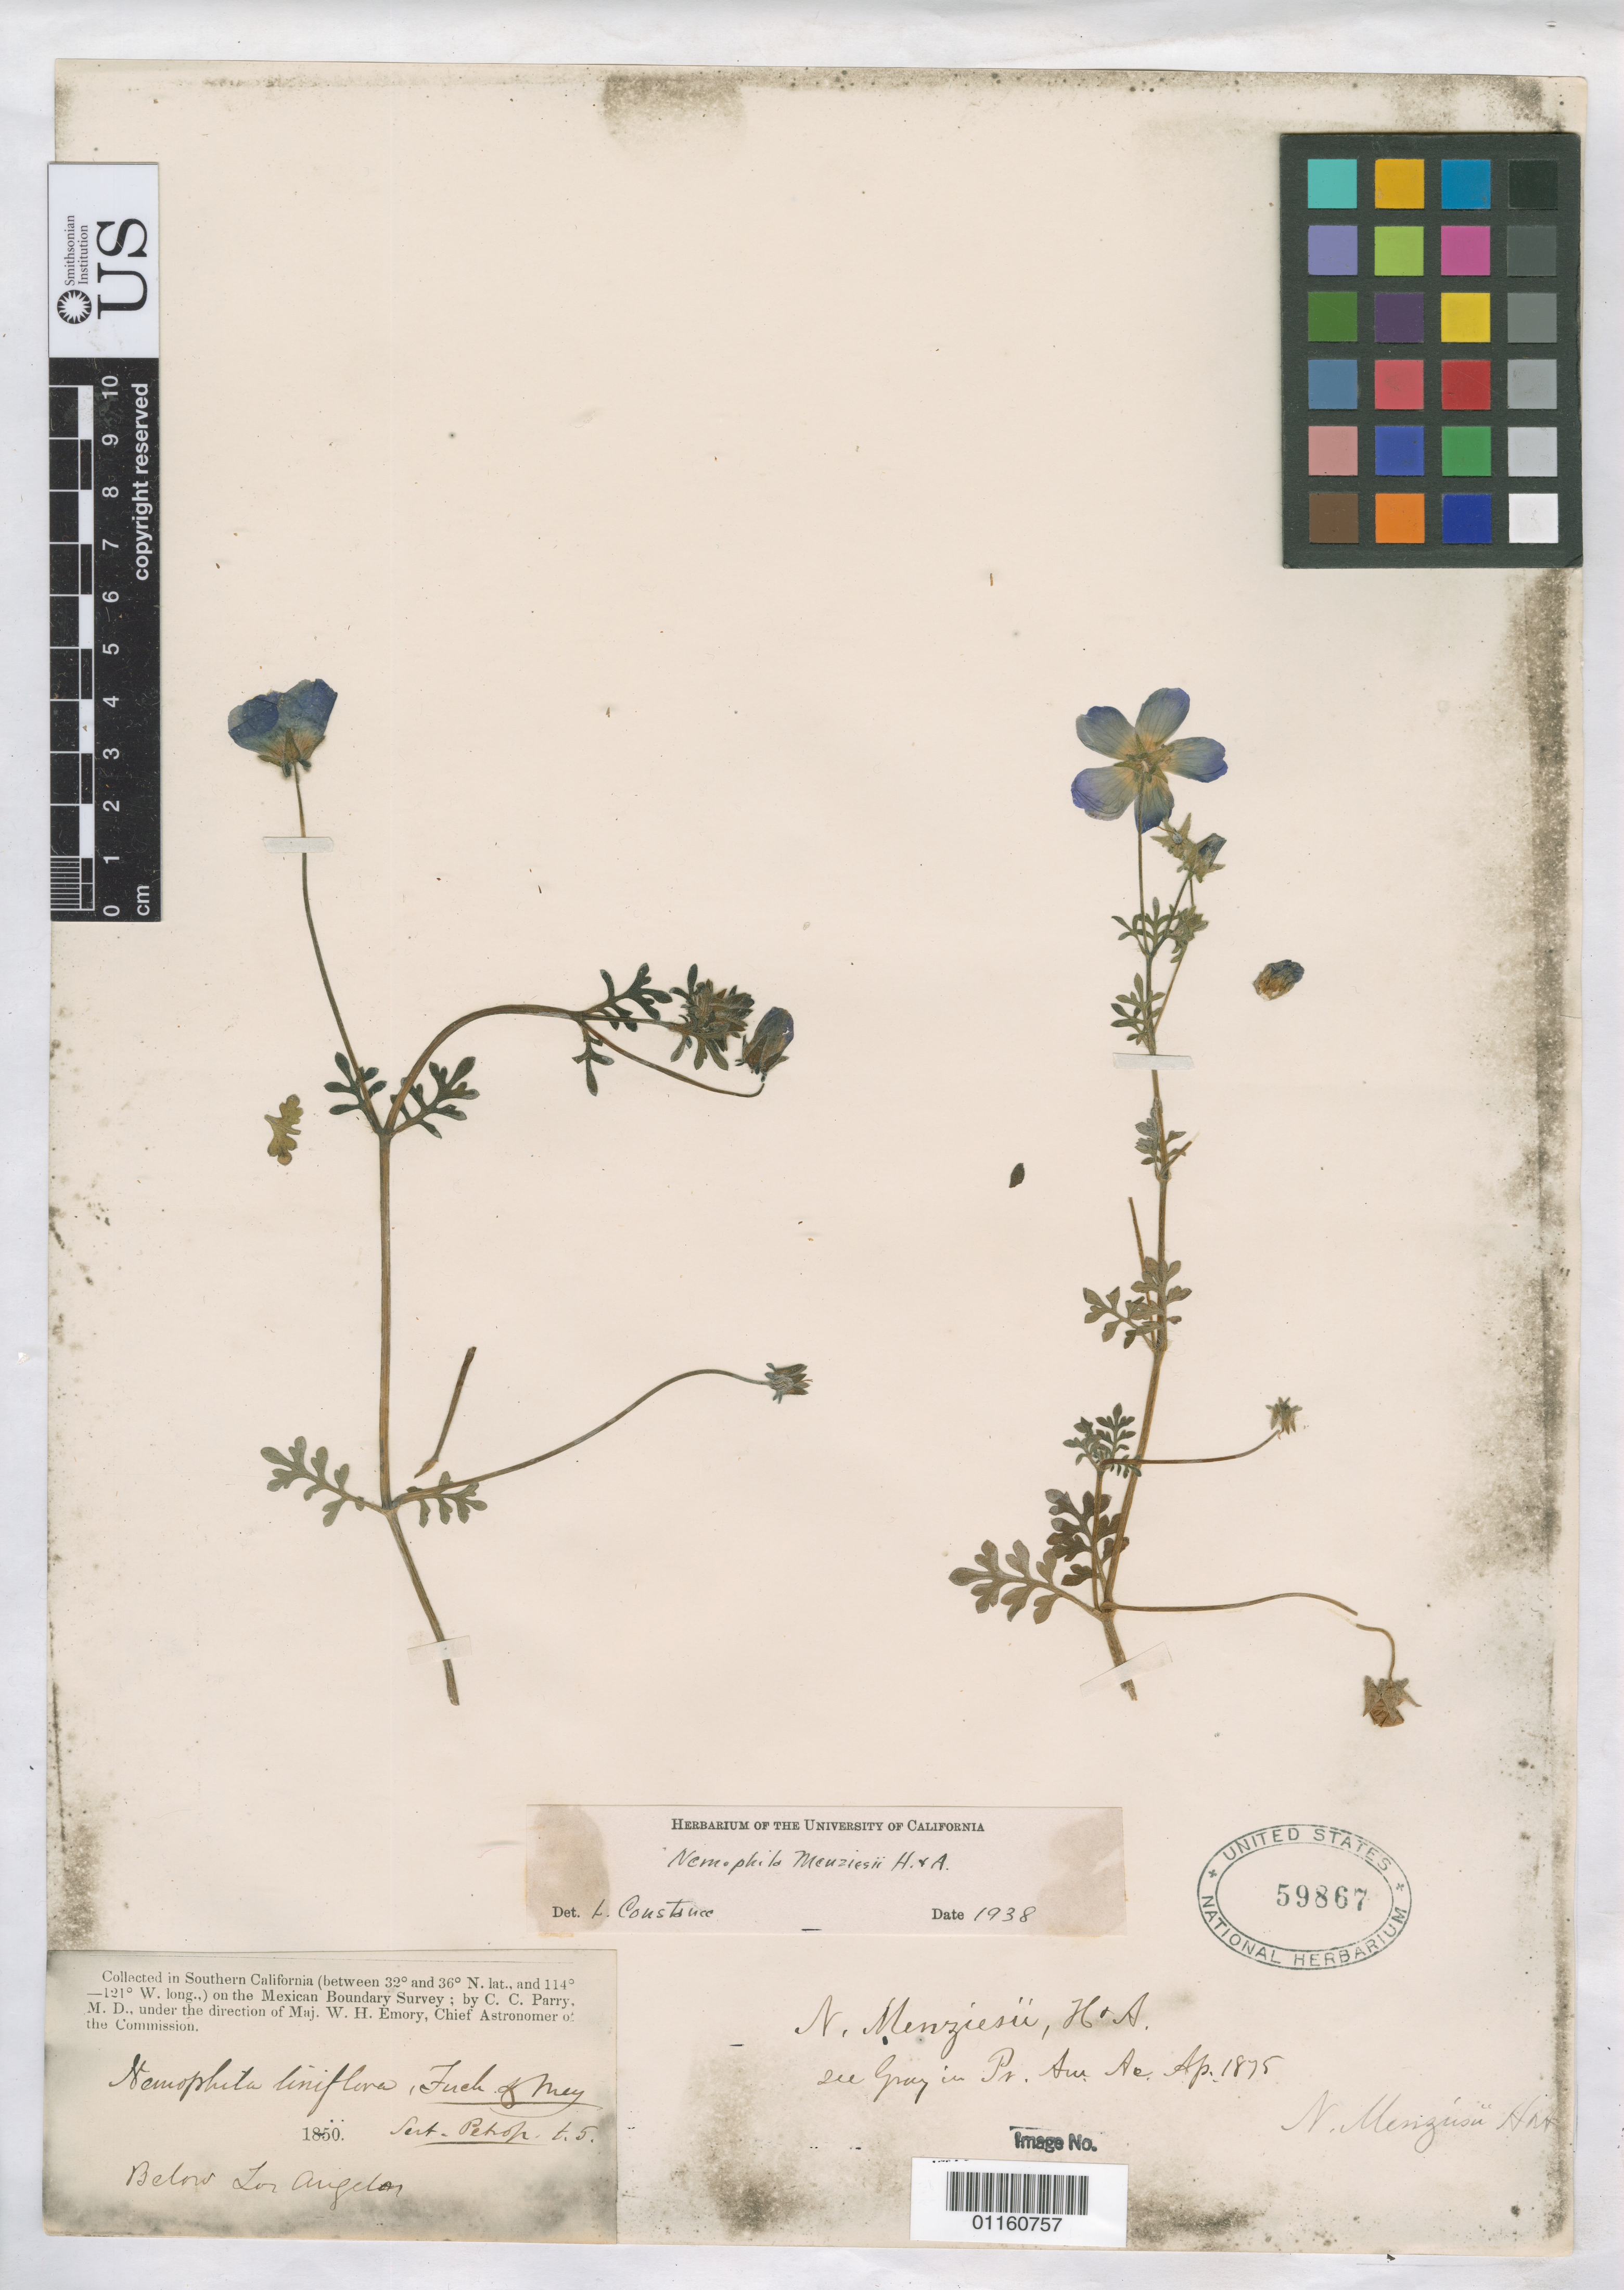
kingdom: Plantae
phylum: Tracheophyta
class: Magnoliopsida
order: Boraginales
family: Hydrophyllaceae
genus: Nemophila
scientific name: Nemophila menziesii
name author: Hook. & Arn.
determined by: Constance, L., (UC), University of California Berkeley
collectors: C. C. Parry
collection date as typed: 1850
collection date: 1850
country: United States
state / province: California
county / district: Los Angeles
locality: Below Los Angeles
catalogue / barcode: US 59867